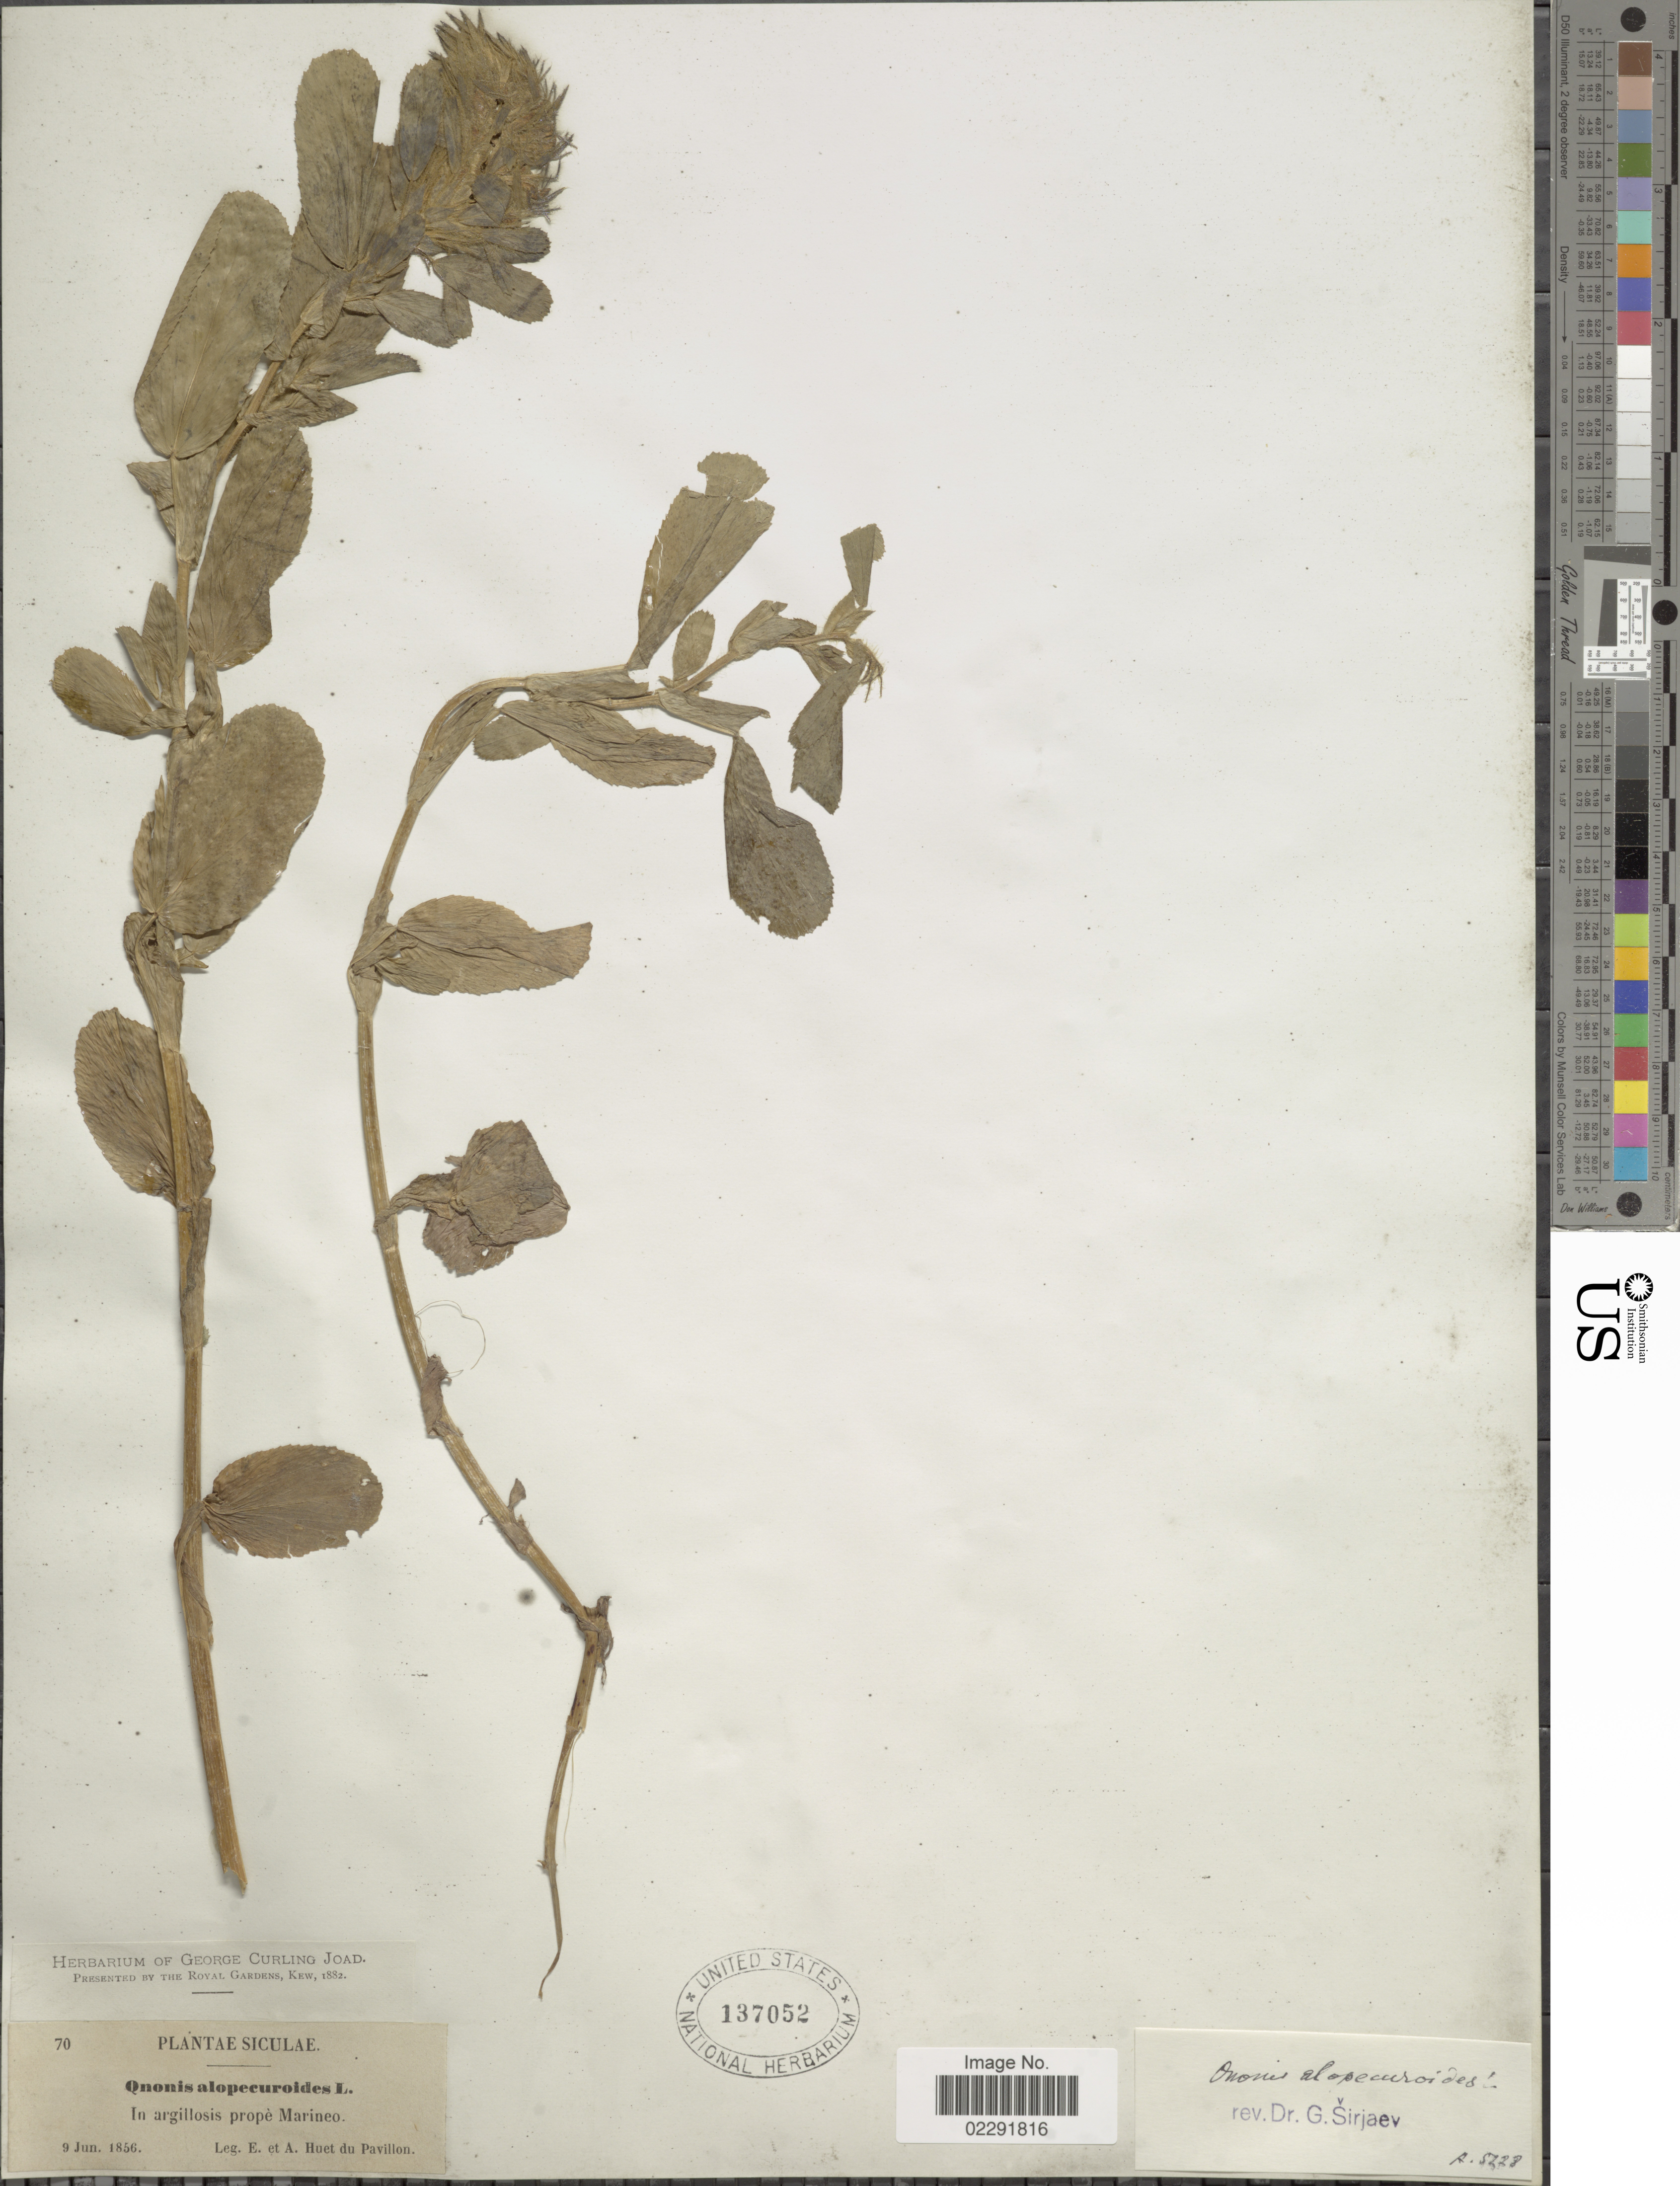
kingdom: Plantae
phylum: Tracheophyta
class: Magnoliopsida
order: Fabales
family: Fabaceae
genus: Ononis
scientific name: Ononis alopecuroides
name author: L.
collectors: E. Huet du Pavillon & A. Huet du Pavillon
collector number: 70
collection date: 1856-06-09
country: Italy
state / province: Siciliana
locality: Siculae, in argillosis prope Marineo.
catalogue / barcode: US 137052